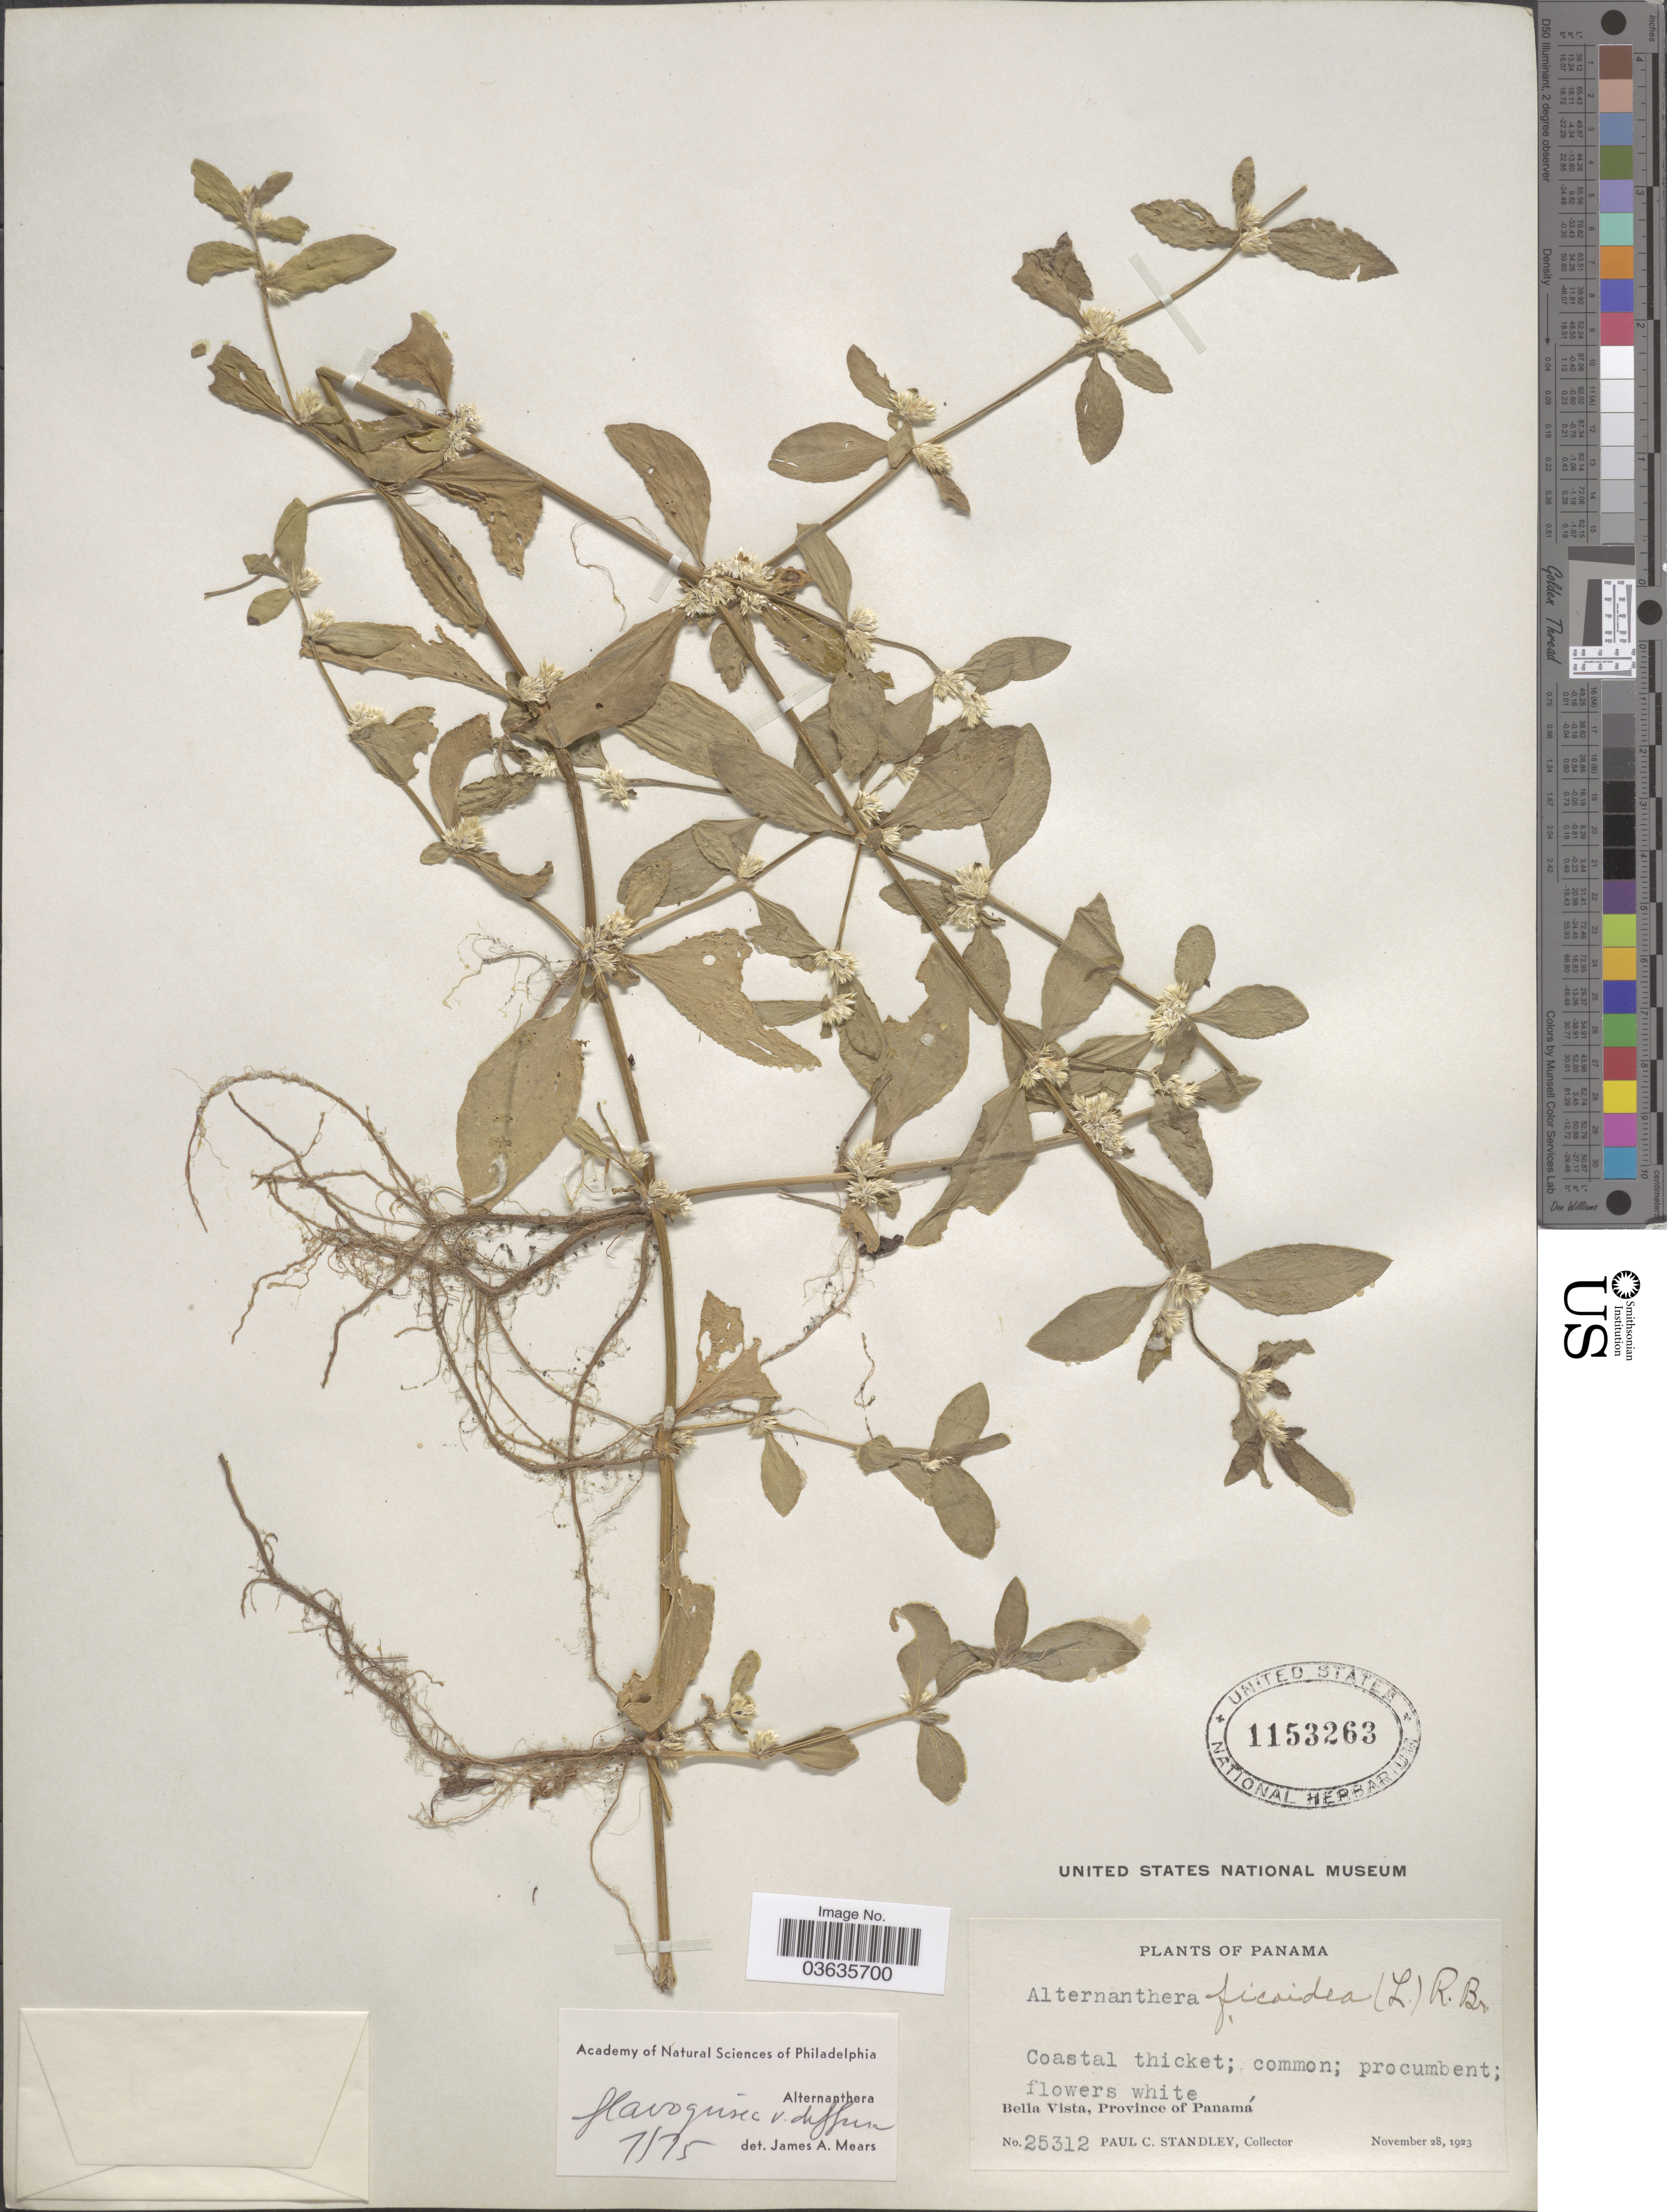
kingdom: Plantae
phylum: Tracheophyta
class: Magnoliopsida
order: Caryophyllales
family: Amaranthaceae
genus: Alternanthera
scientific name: Alternanthera flavogrisea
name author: Urb.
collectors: P. C. Standley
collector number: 25312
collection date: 1923-11-28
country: Panama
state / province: Panamá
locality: Bella Vista.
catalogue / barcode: US 1153263